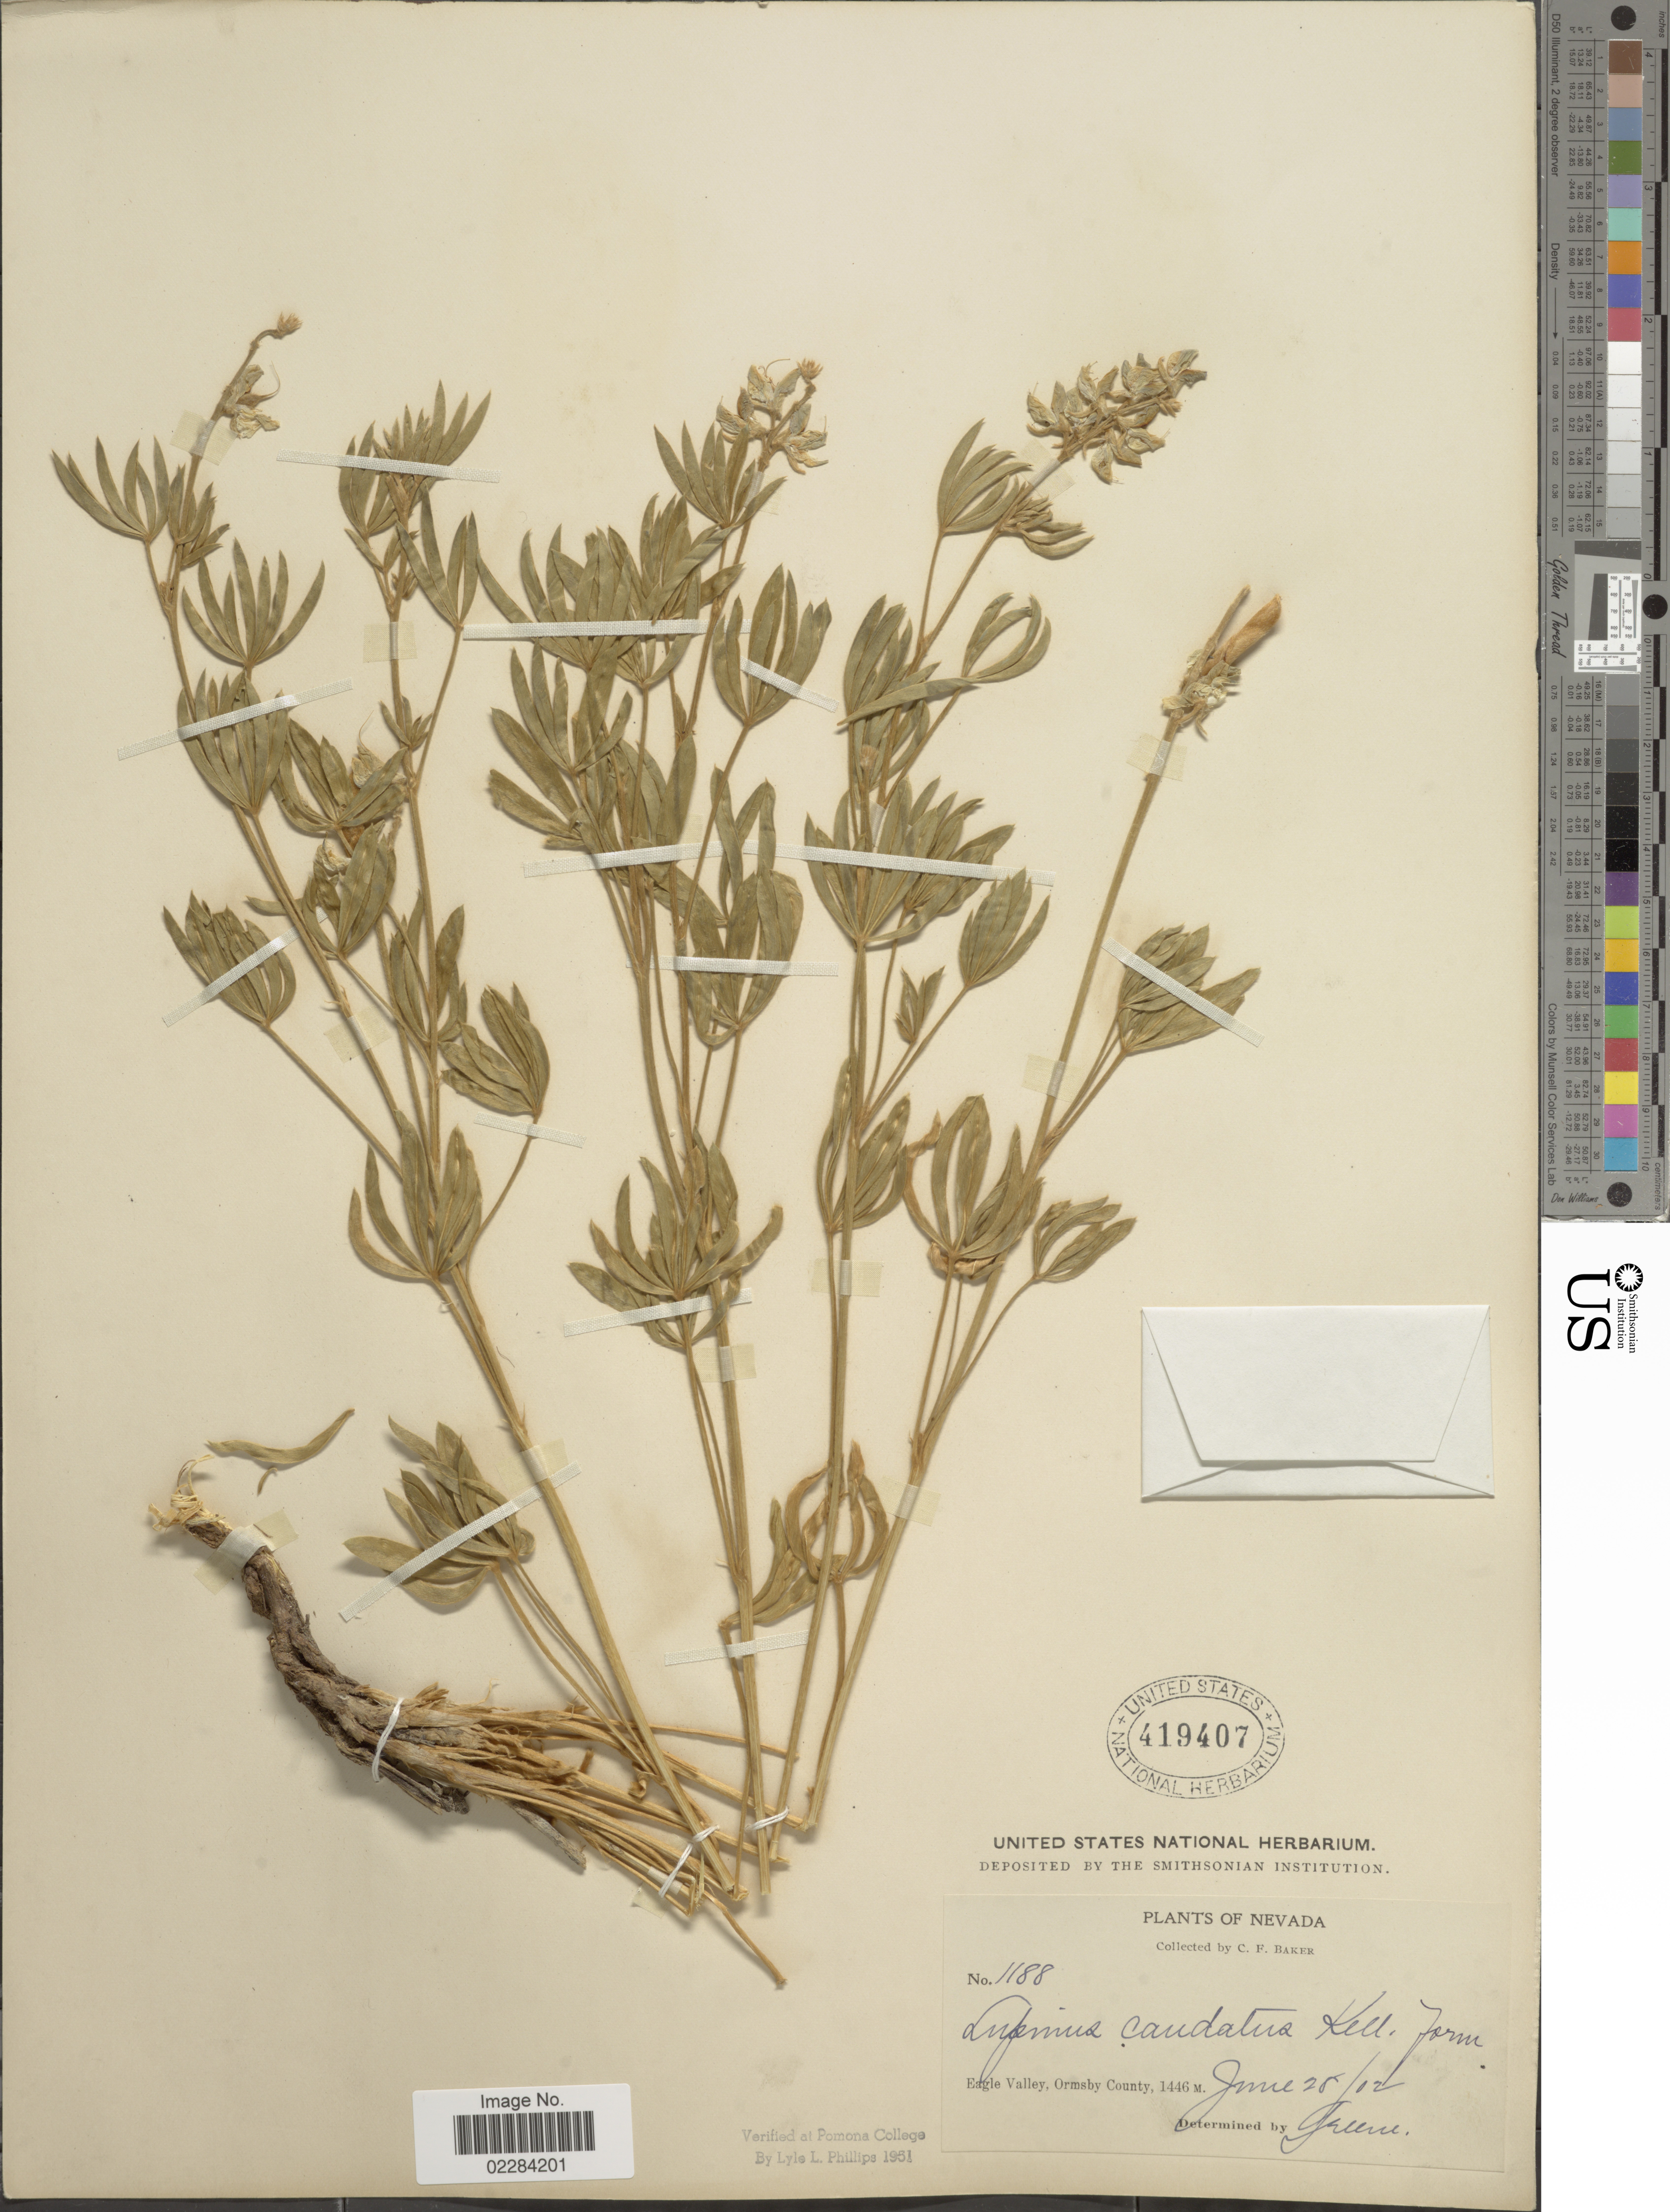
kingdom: Plantae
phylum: Tracheophyta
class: Magnoliopsida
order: Fabales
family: Fabaceae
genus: Lupinus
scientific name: Lupinus caudatus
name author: Kellogg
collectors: C. F. Baker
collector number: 1188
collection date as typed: Transcribed d/m/y: 25/6/2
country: United States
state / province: Nevada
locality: Eagle Valley, Ormsby County.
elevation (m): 1446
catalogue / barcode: US 419407